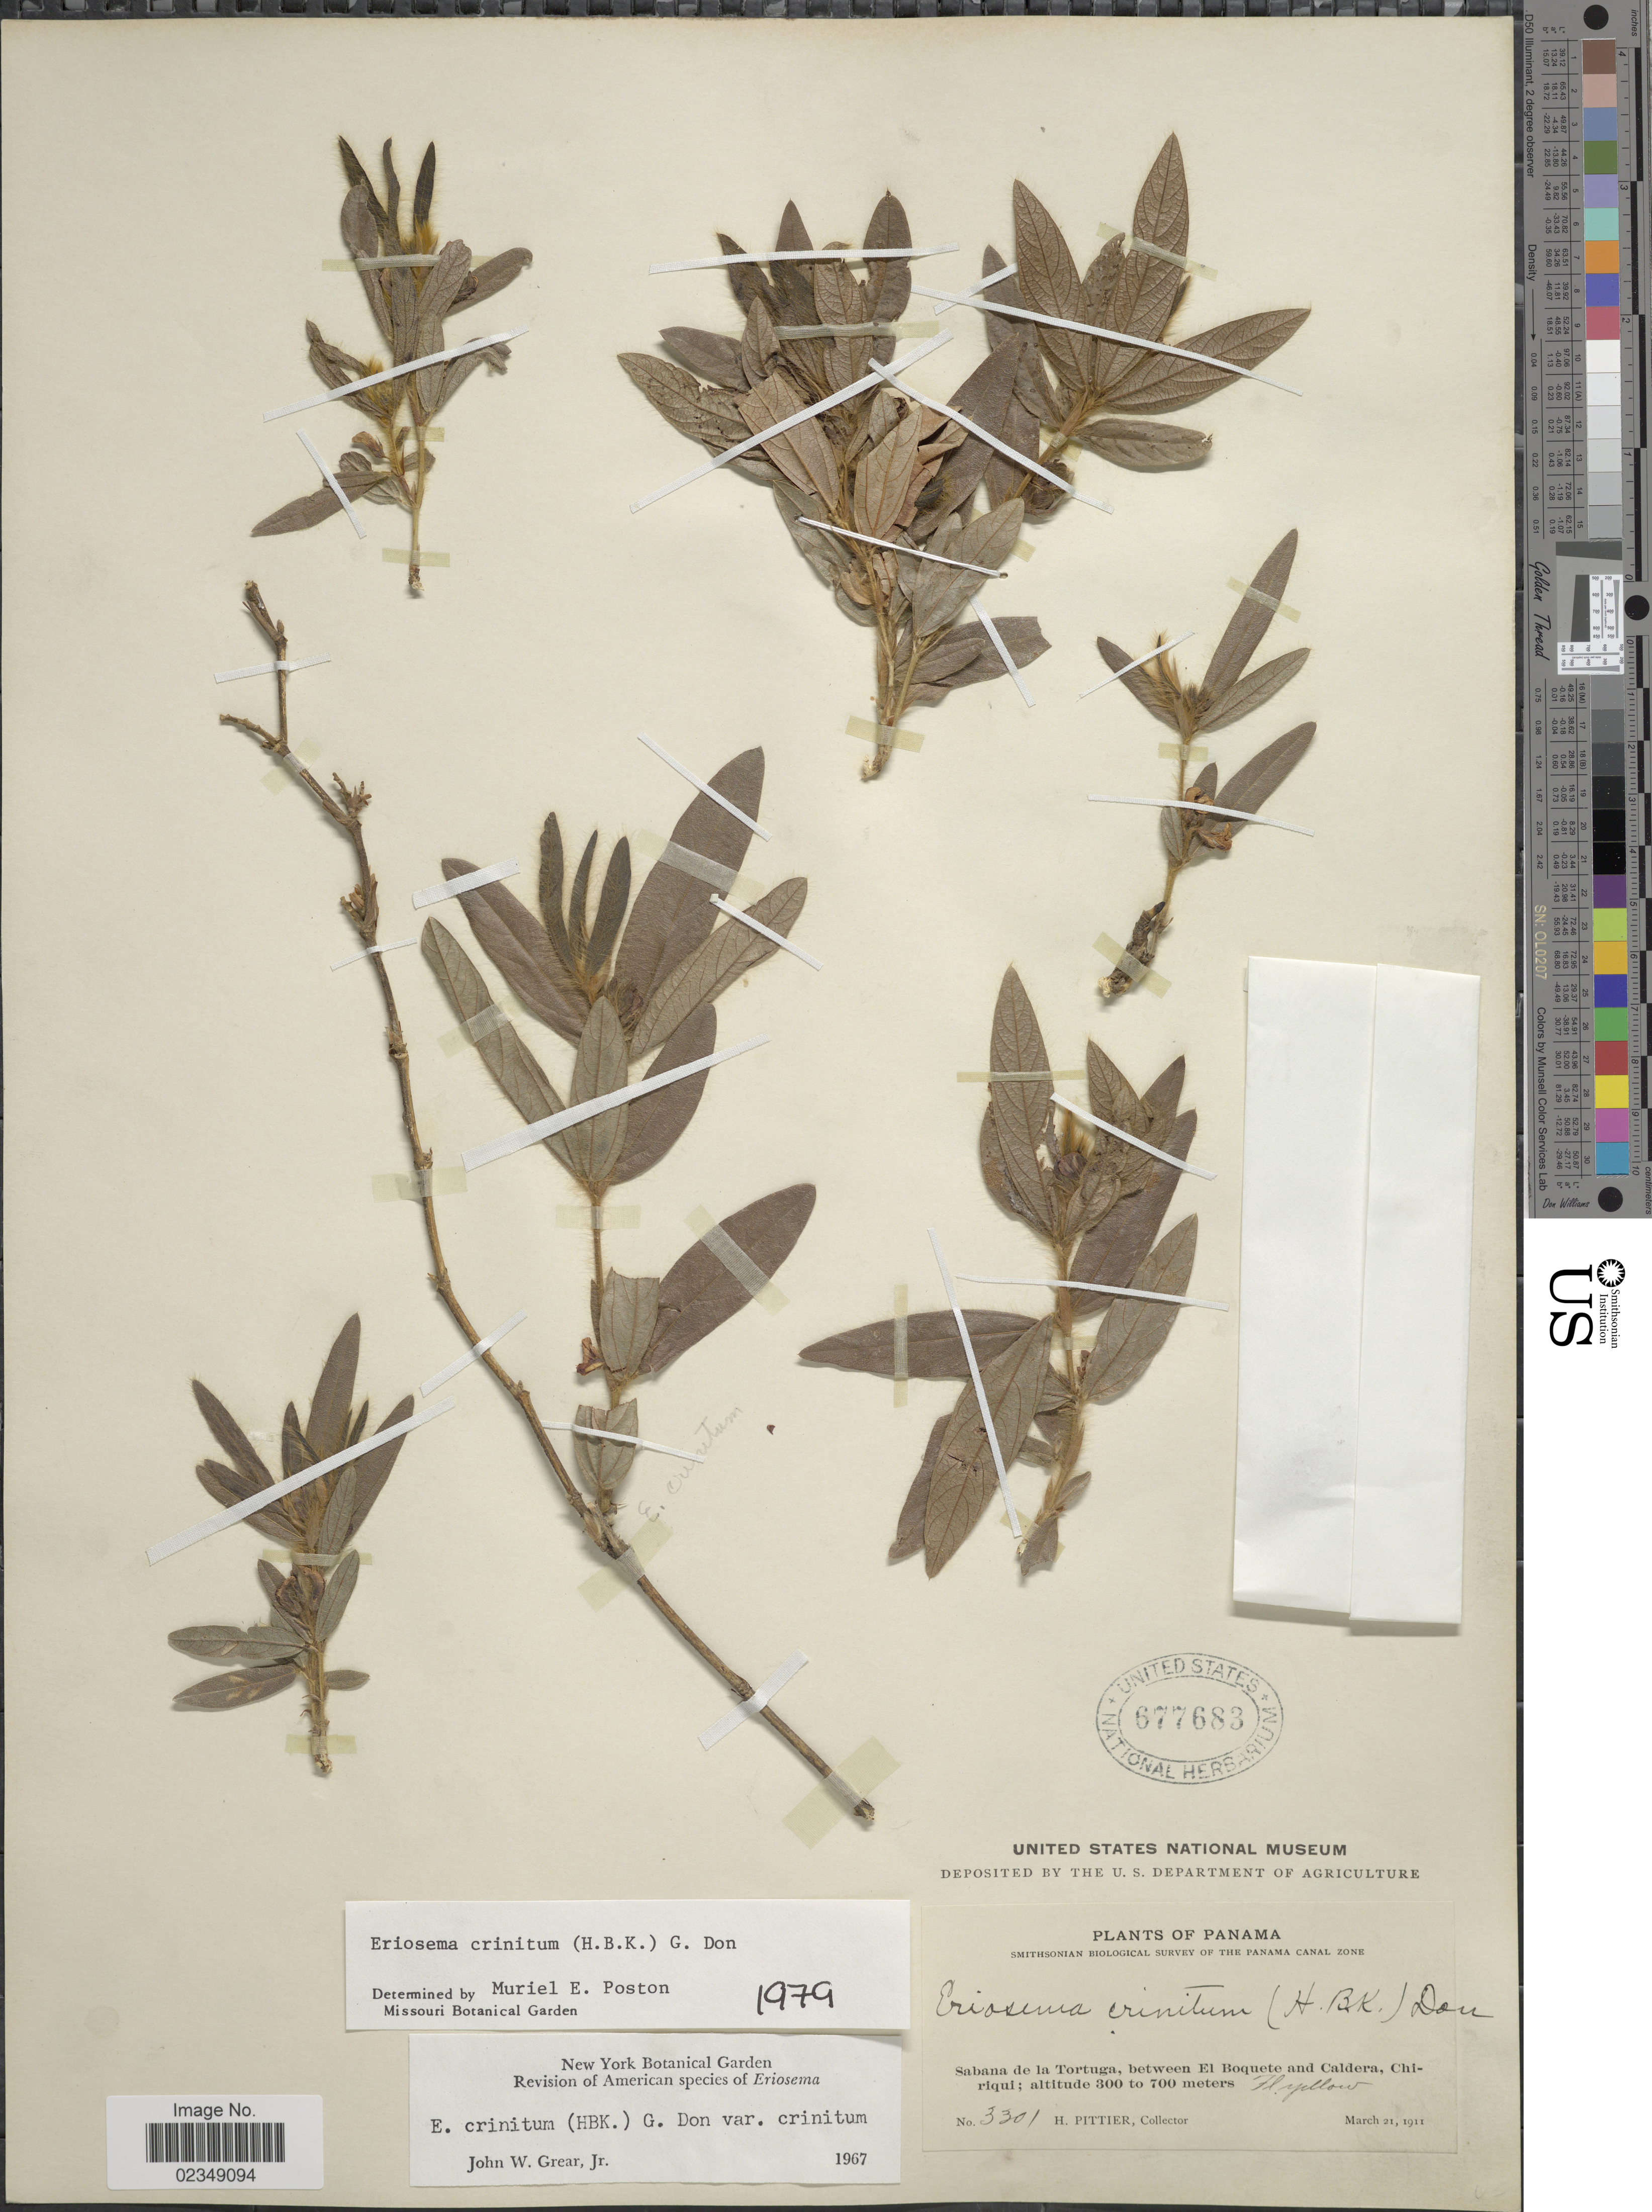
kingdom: Plantae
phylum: Tracheophyta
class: Magnoliopsida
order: Fabales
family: Fabaceae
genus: Eriosema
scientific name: Eriosema crinitum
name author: (Kunth) G. Don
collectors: H. F. Pittier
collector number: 3301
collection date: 1911-03-21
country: Panama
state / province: Chiriqui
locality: Sabana de la Tortuga, between El Boquete and Caldera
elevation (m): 300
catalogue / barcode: US 677683